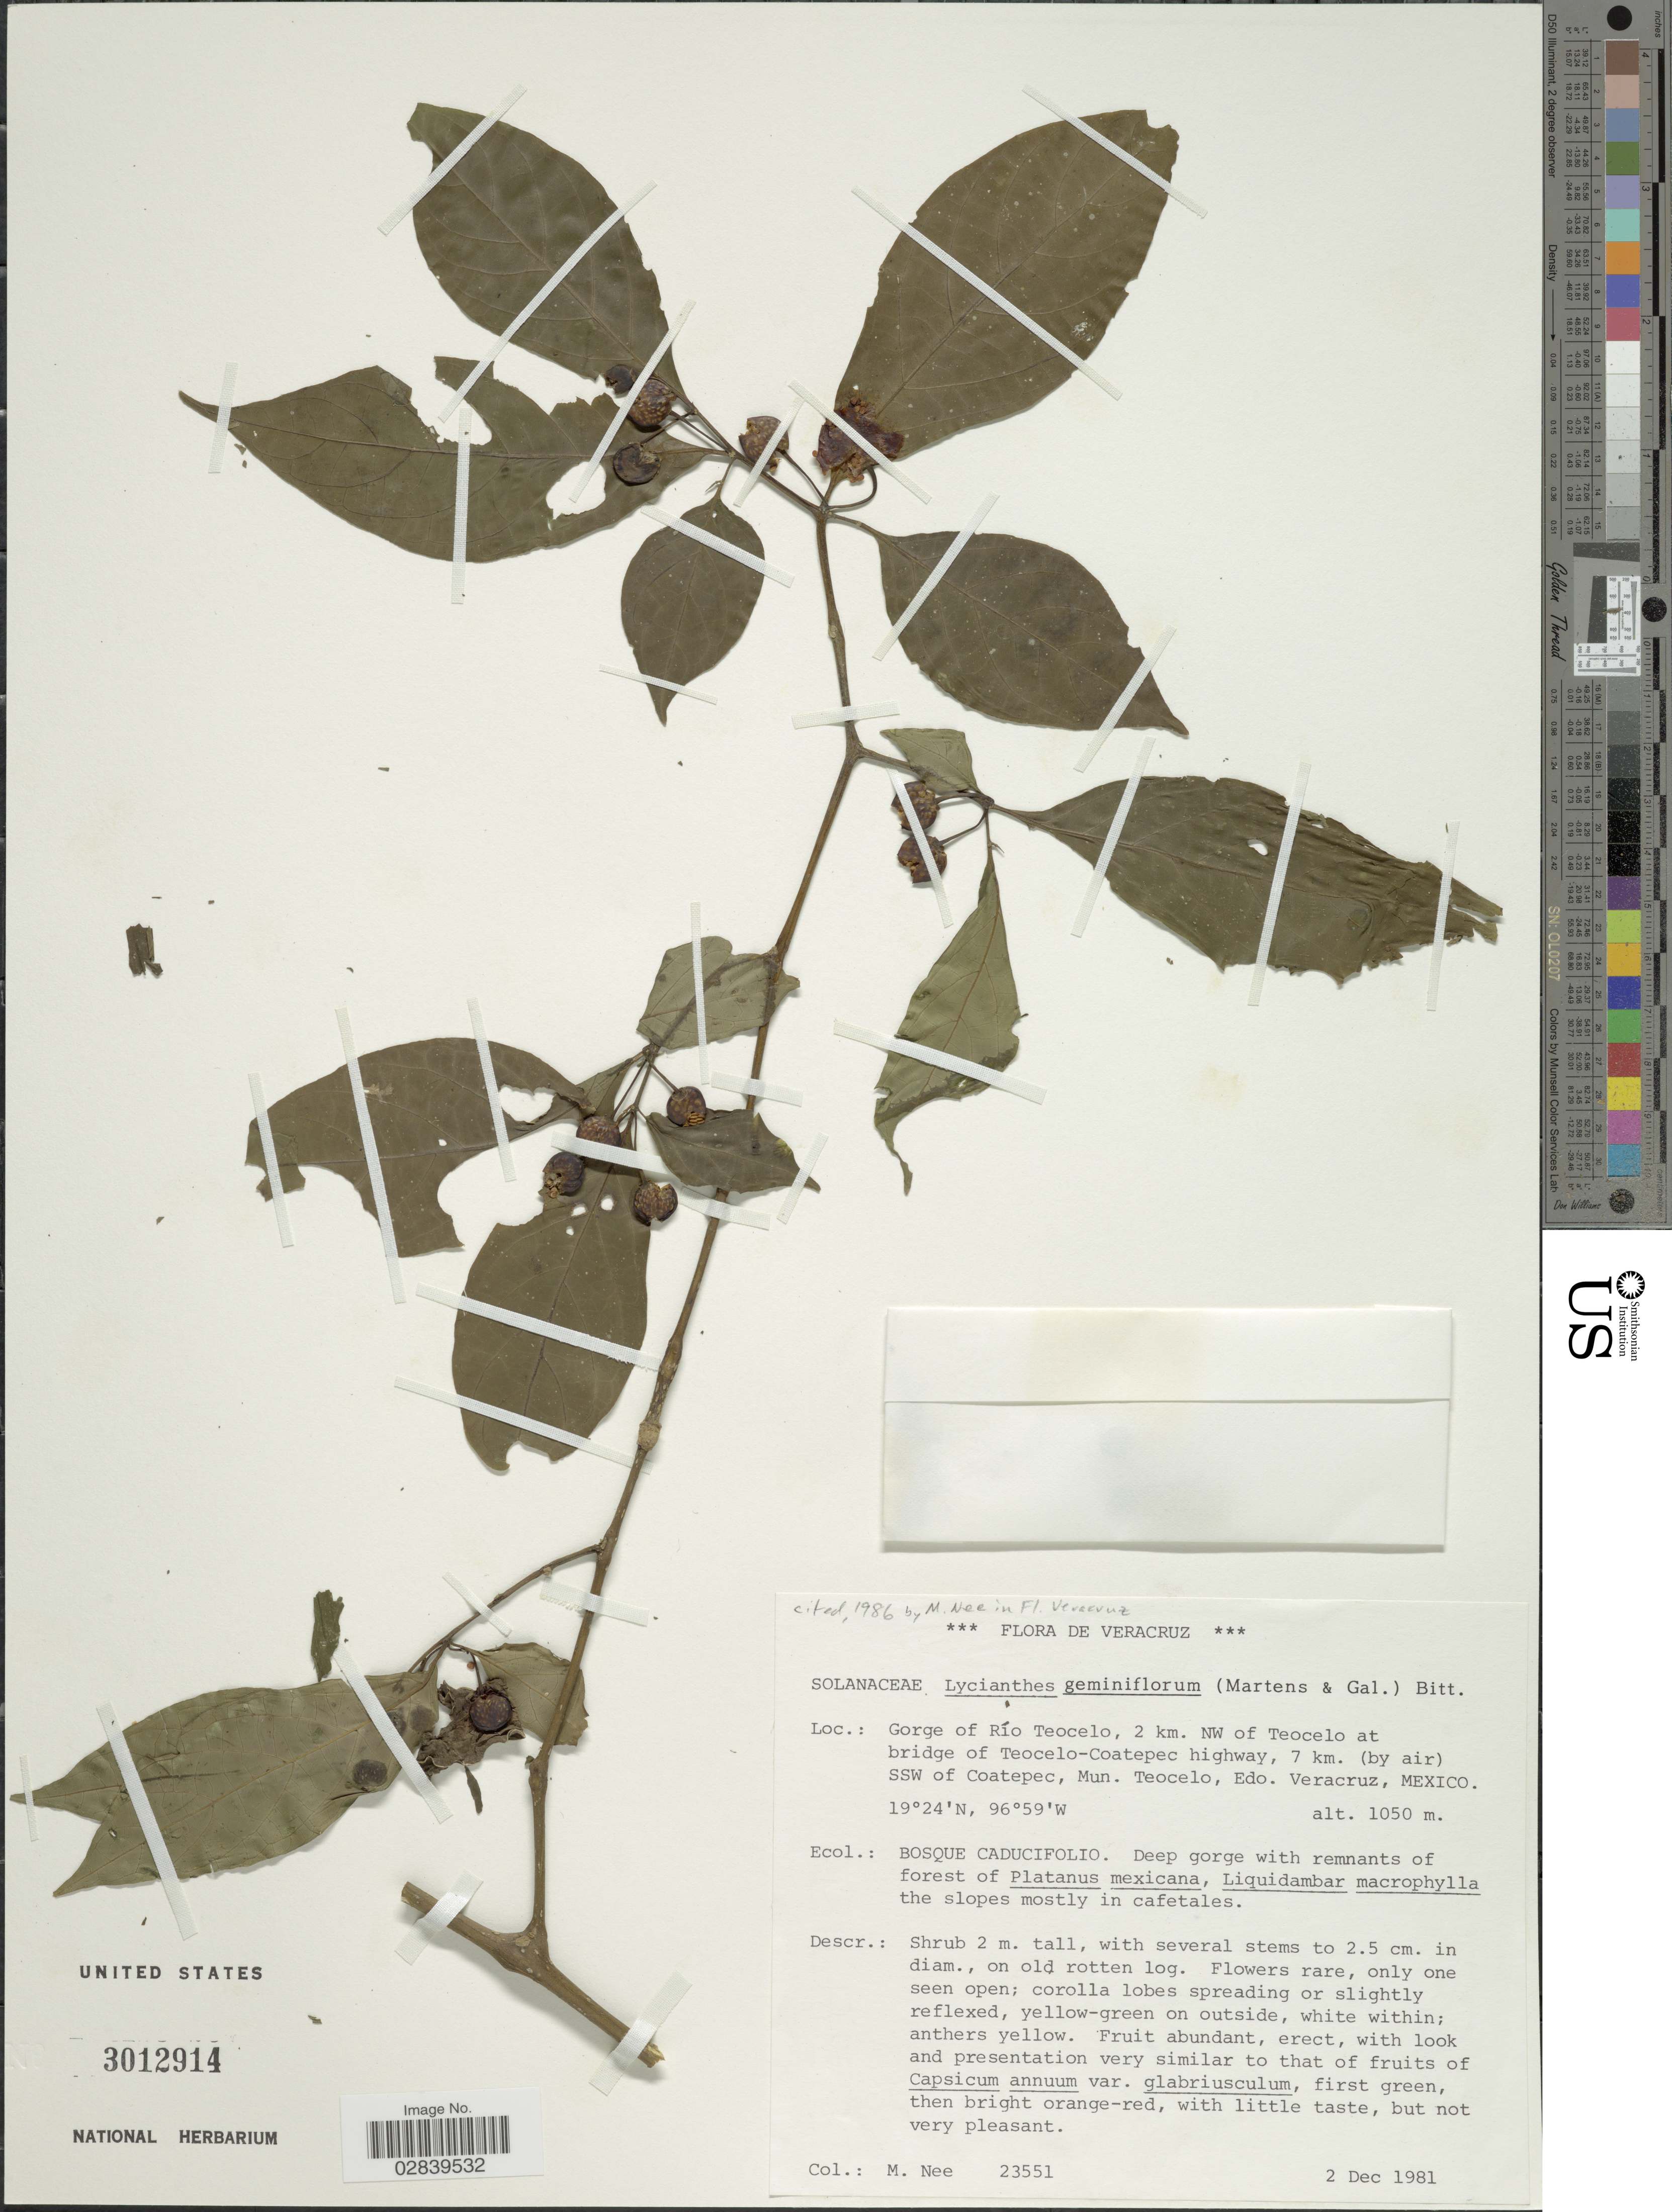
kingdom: Plantae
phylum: Tracheophyta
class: Magnoliopsida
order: Solanales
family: Solanaceae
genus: Lycianthes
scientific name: Lycianthes geminiflora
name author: (M. Martens & Galeotti) Bitter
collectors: M. Nee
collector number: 23551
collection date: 1981-12-02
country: Mexico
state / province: Veracruz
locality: Veracruz, Gorge of Río Teocelo, 2 km. NW of Teocelo at bridge of Teocelo-Coatepec highway, 7 km. (by air) SSW of Coatepec, Mun. Teocelo, Edo. Veracruz.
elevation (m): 1050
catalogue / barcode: US 3012914